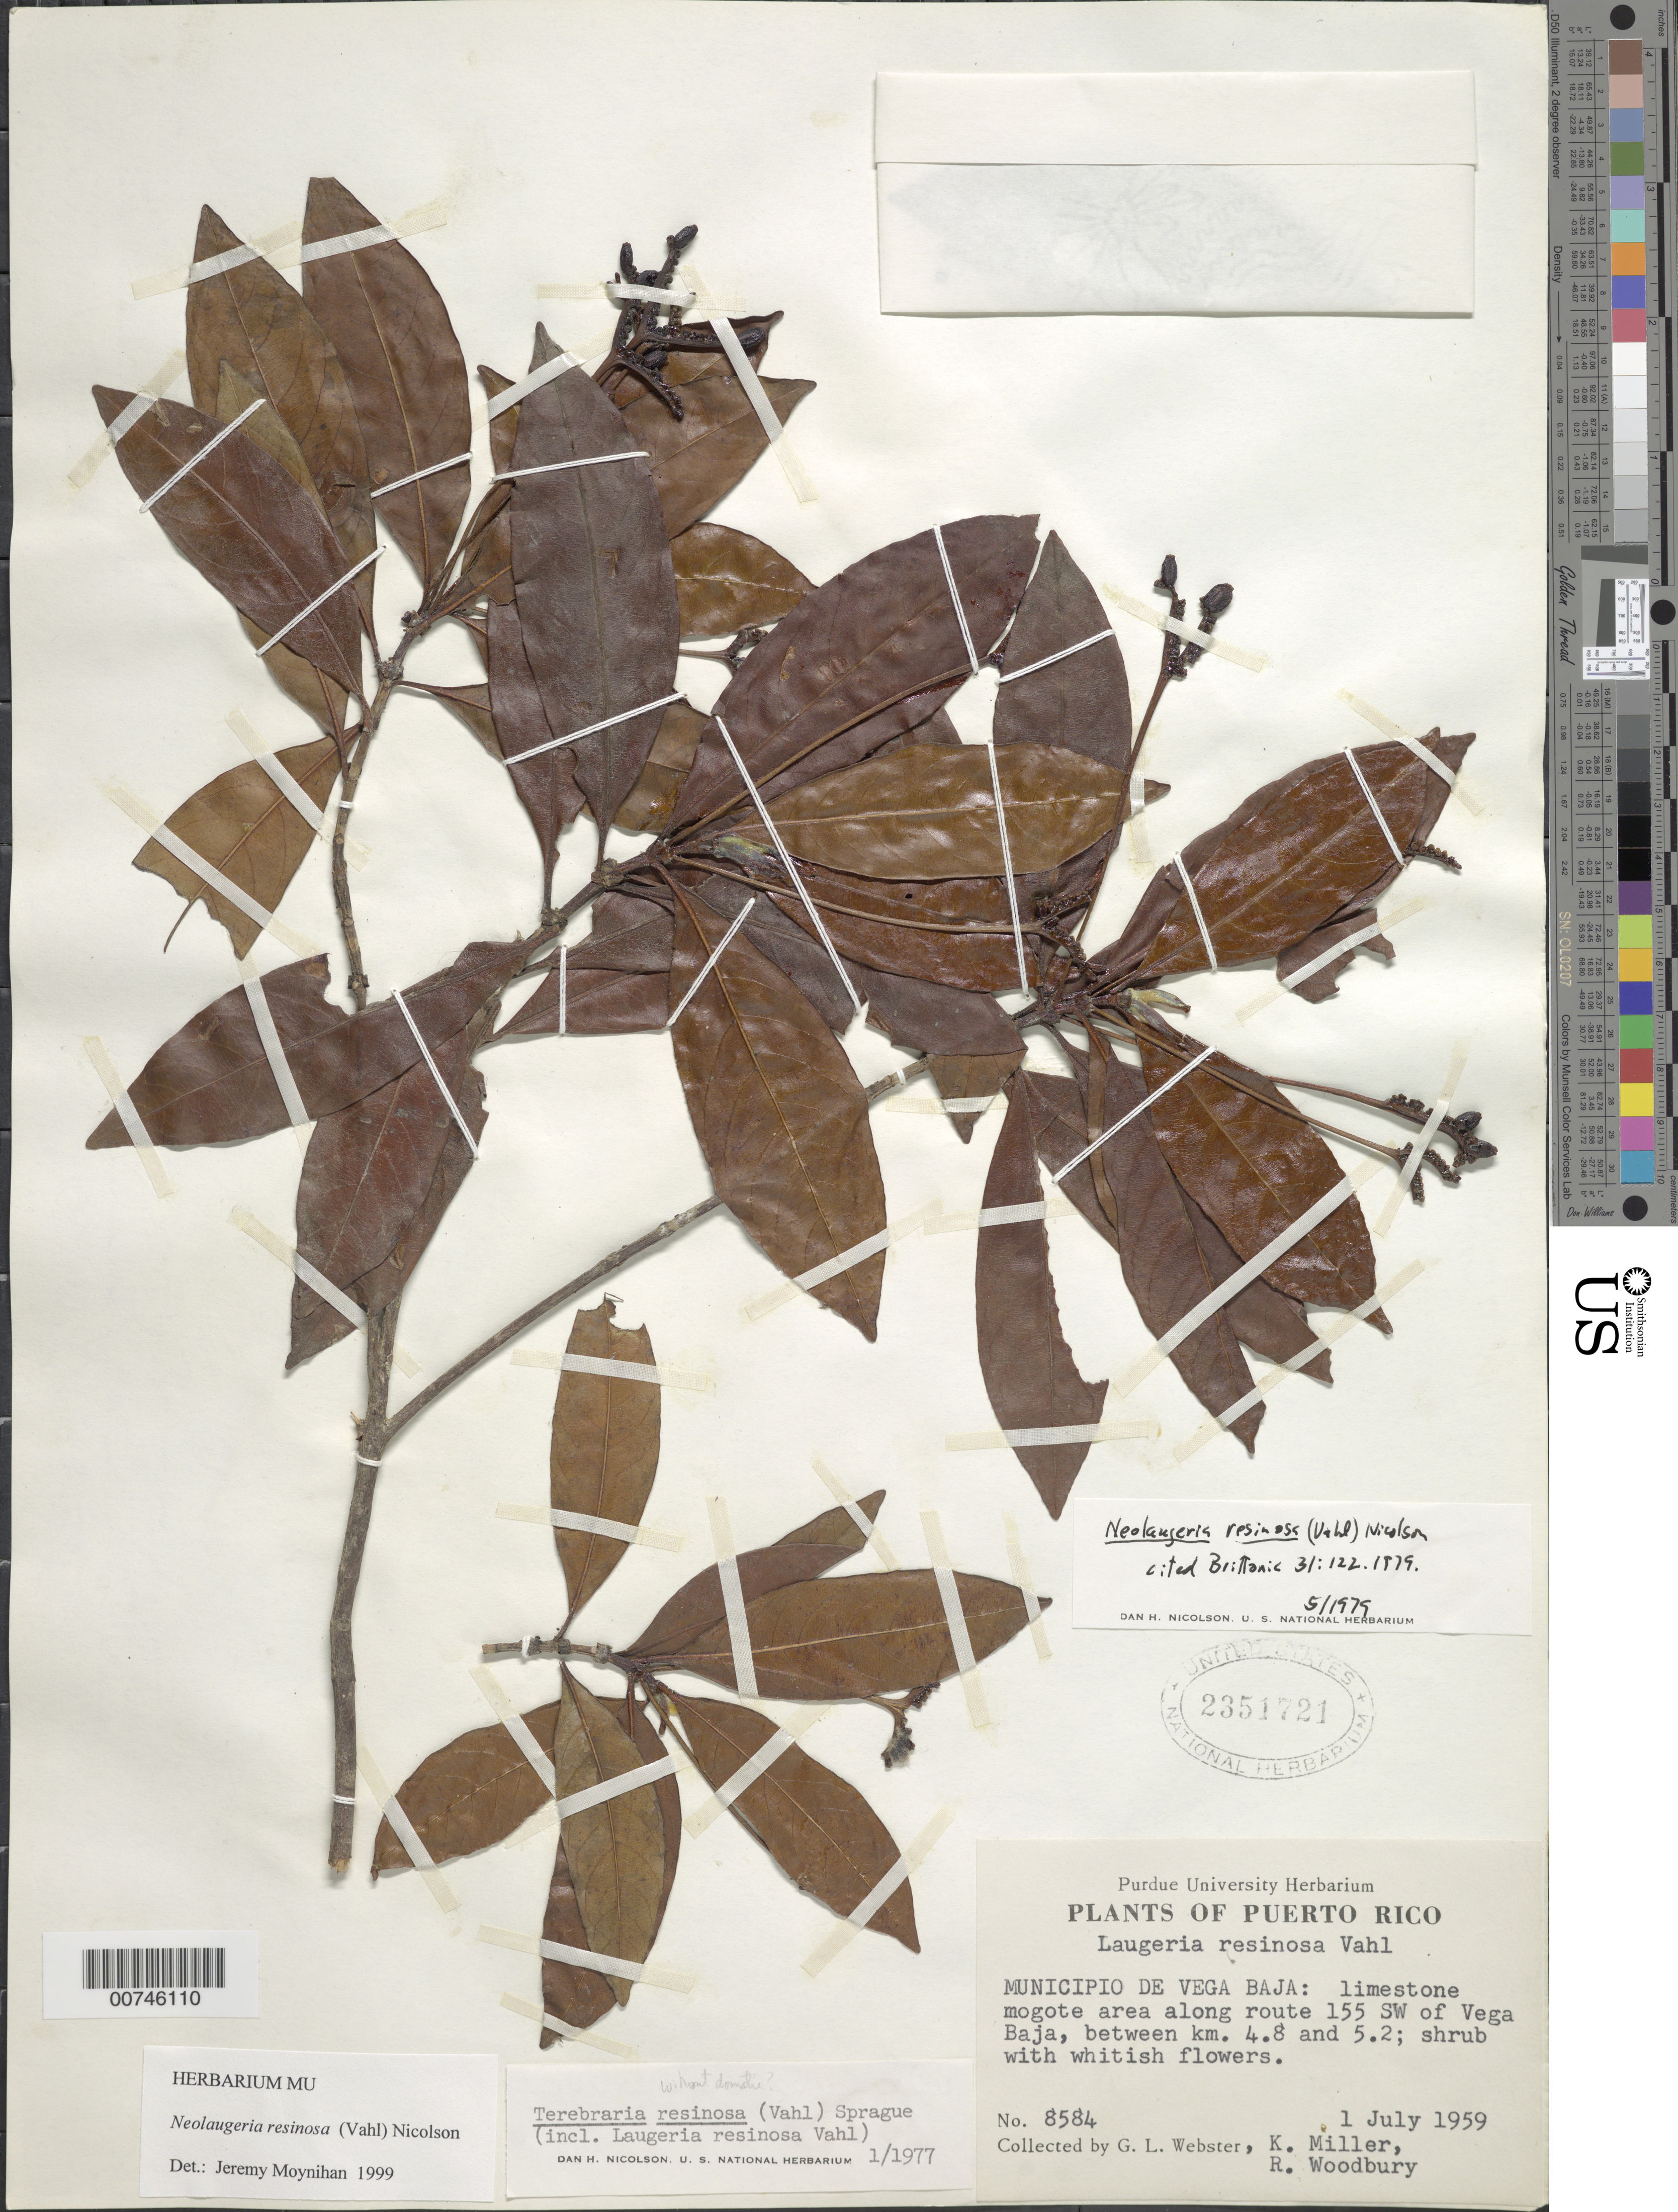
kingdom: Plantae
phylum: Tracheophyta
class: Magnoliopsida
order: Gentianales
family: Rubiaceae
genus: Stenostomum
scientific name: Stenostomum resinosum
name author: (Vahl) Griseb.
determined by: Moynihan, J.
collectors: G. L. Webster, K. I. Miller & R. O. Woodbury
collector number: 8584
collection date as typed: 01 Jul 1959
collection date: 1959-07-01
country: Puerto Rico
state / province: Vega Baja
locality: Mun. Vega Baja: limestone mogote area along route 155 SW of Vega Baja, between km 4.8 and 5.2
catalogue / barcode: US 2351721